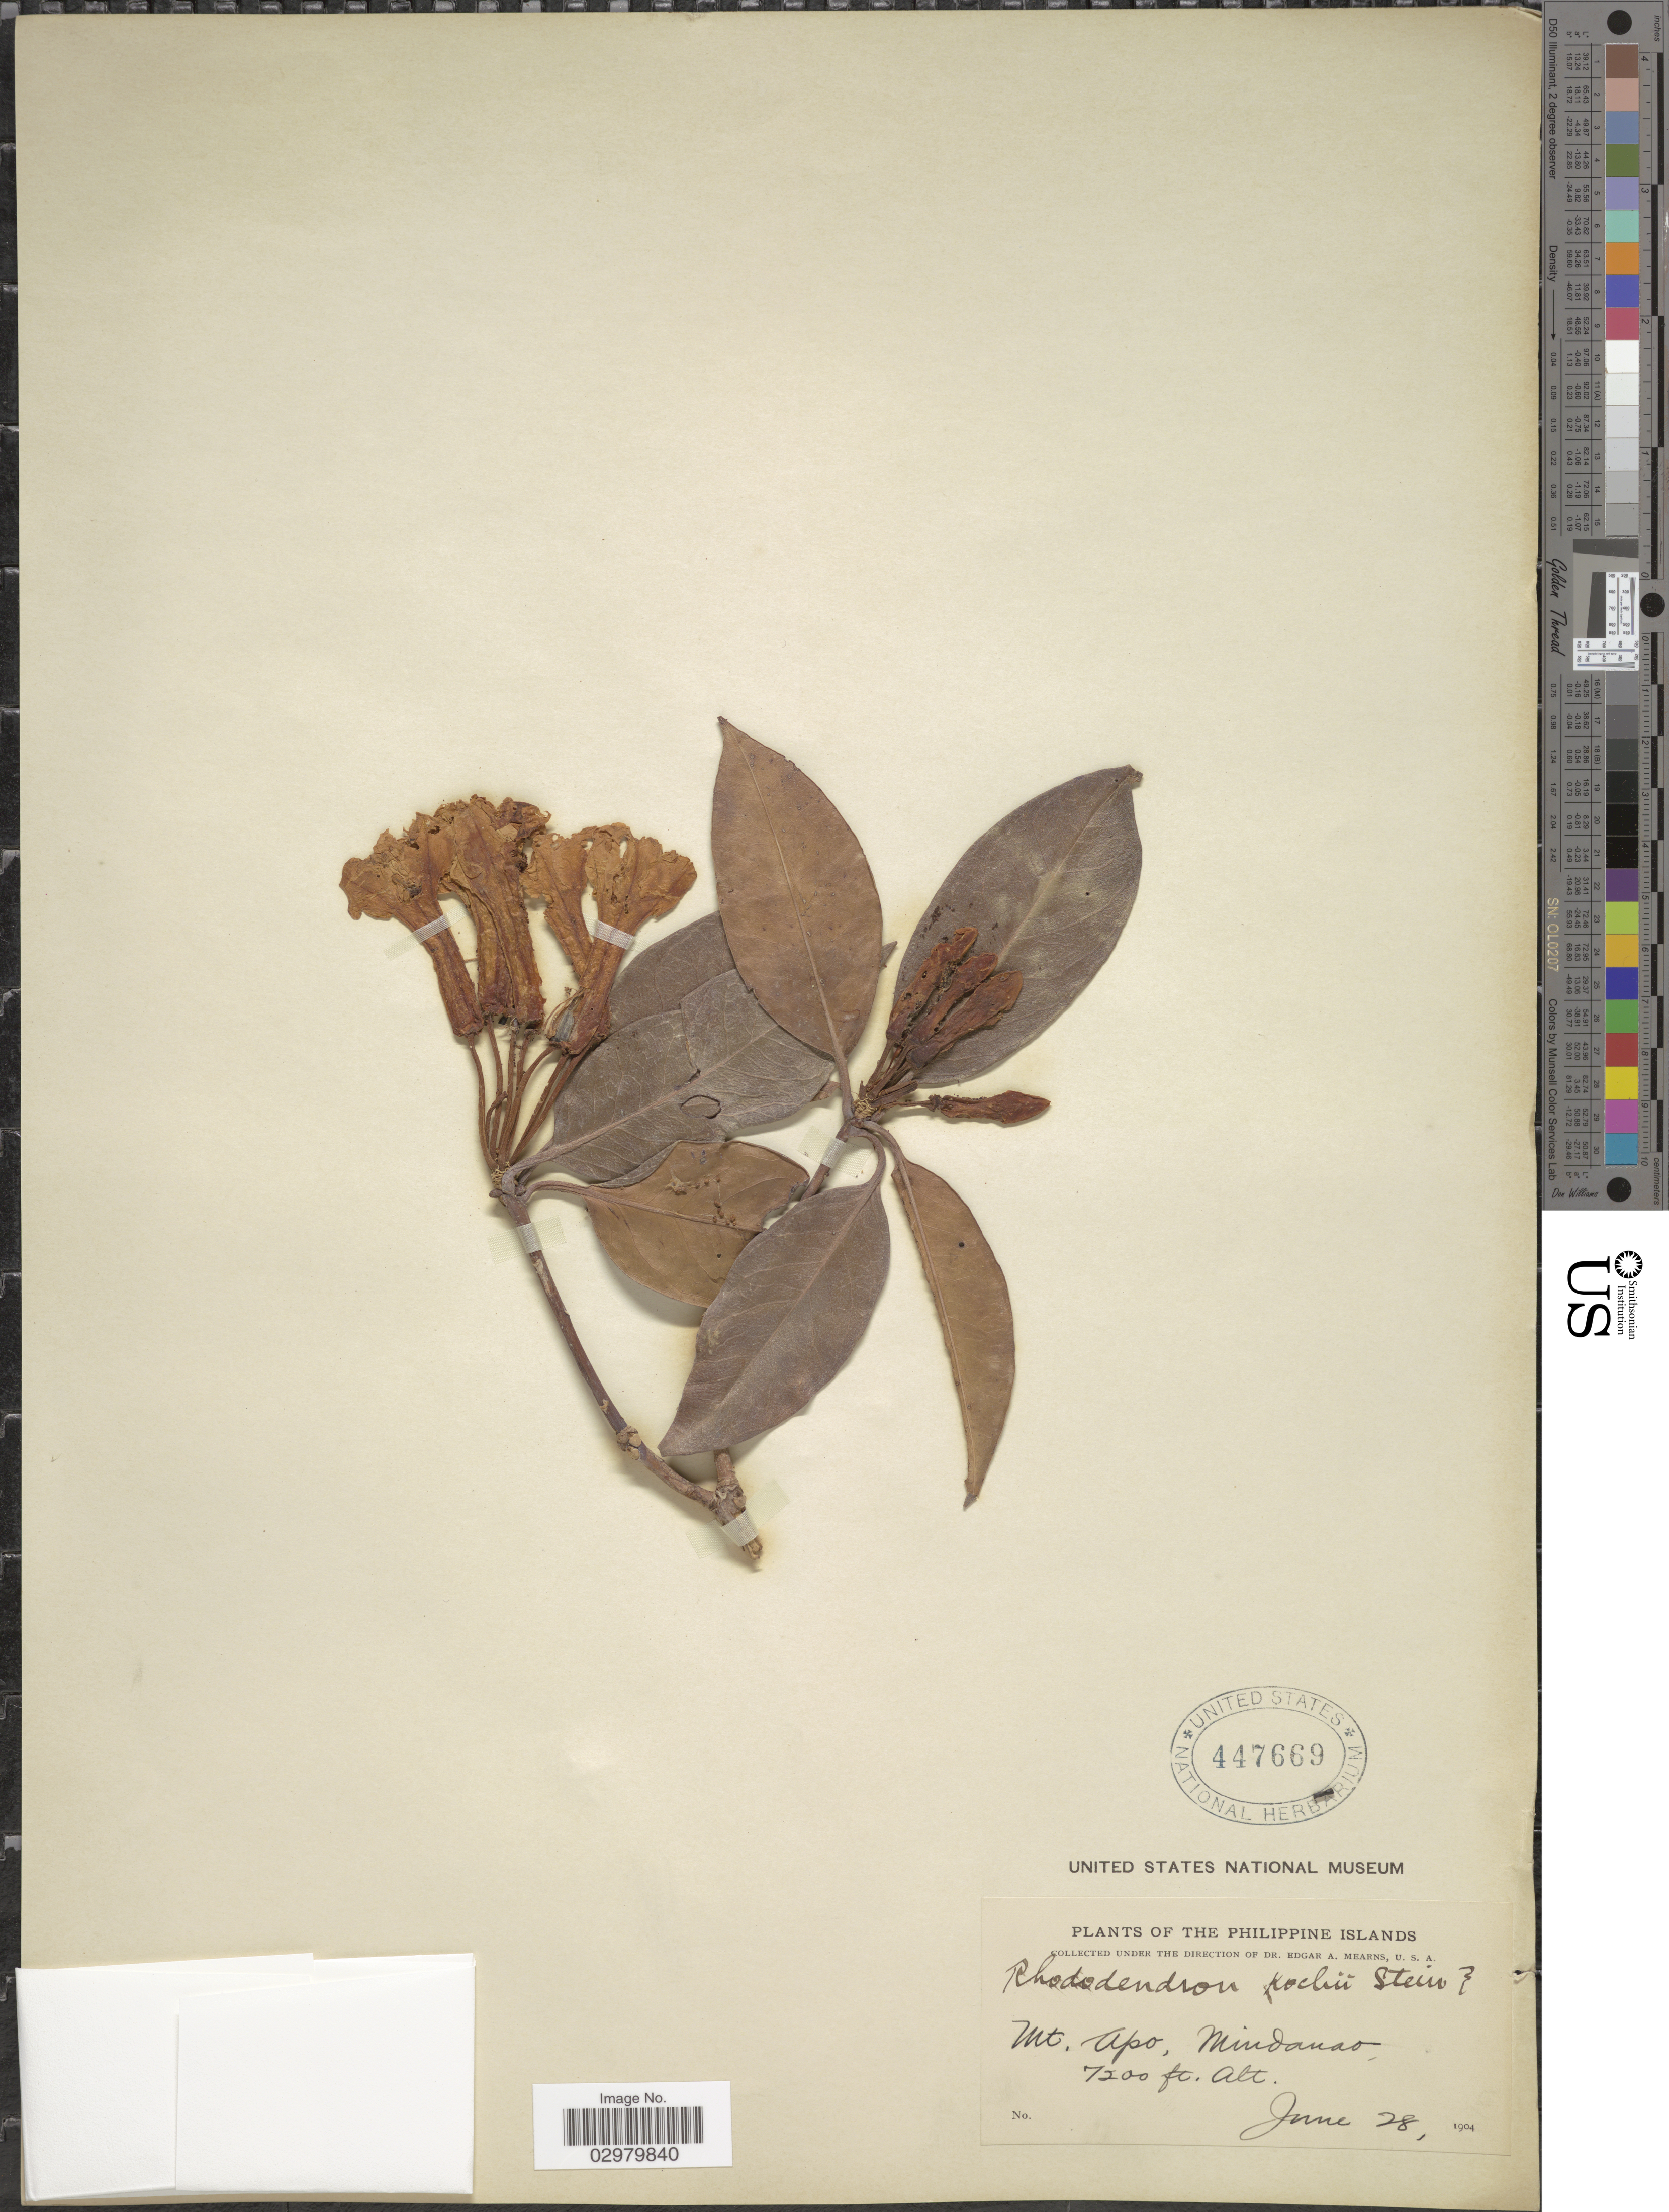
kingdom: Plantae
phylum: Tracheophyta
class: Magnoliopsida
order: Ericales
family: Ericaceae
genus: Rhododendron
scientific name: Rhododendron kochii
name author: Stein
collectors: E. A. Mearns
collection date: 1904-06-28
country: Philippines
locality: Philippine Islands. Mt. Apo, Mindanao.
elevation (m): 2195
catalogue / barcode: US 447669